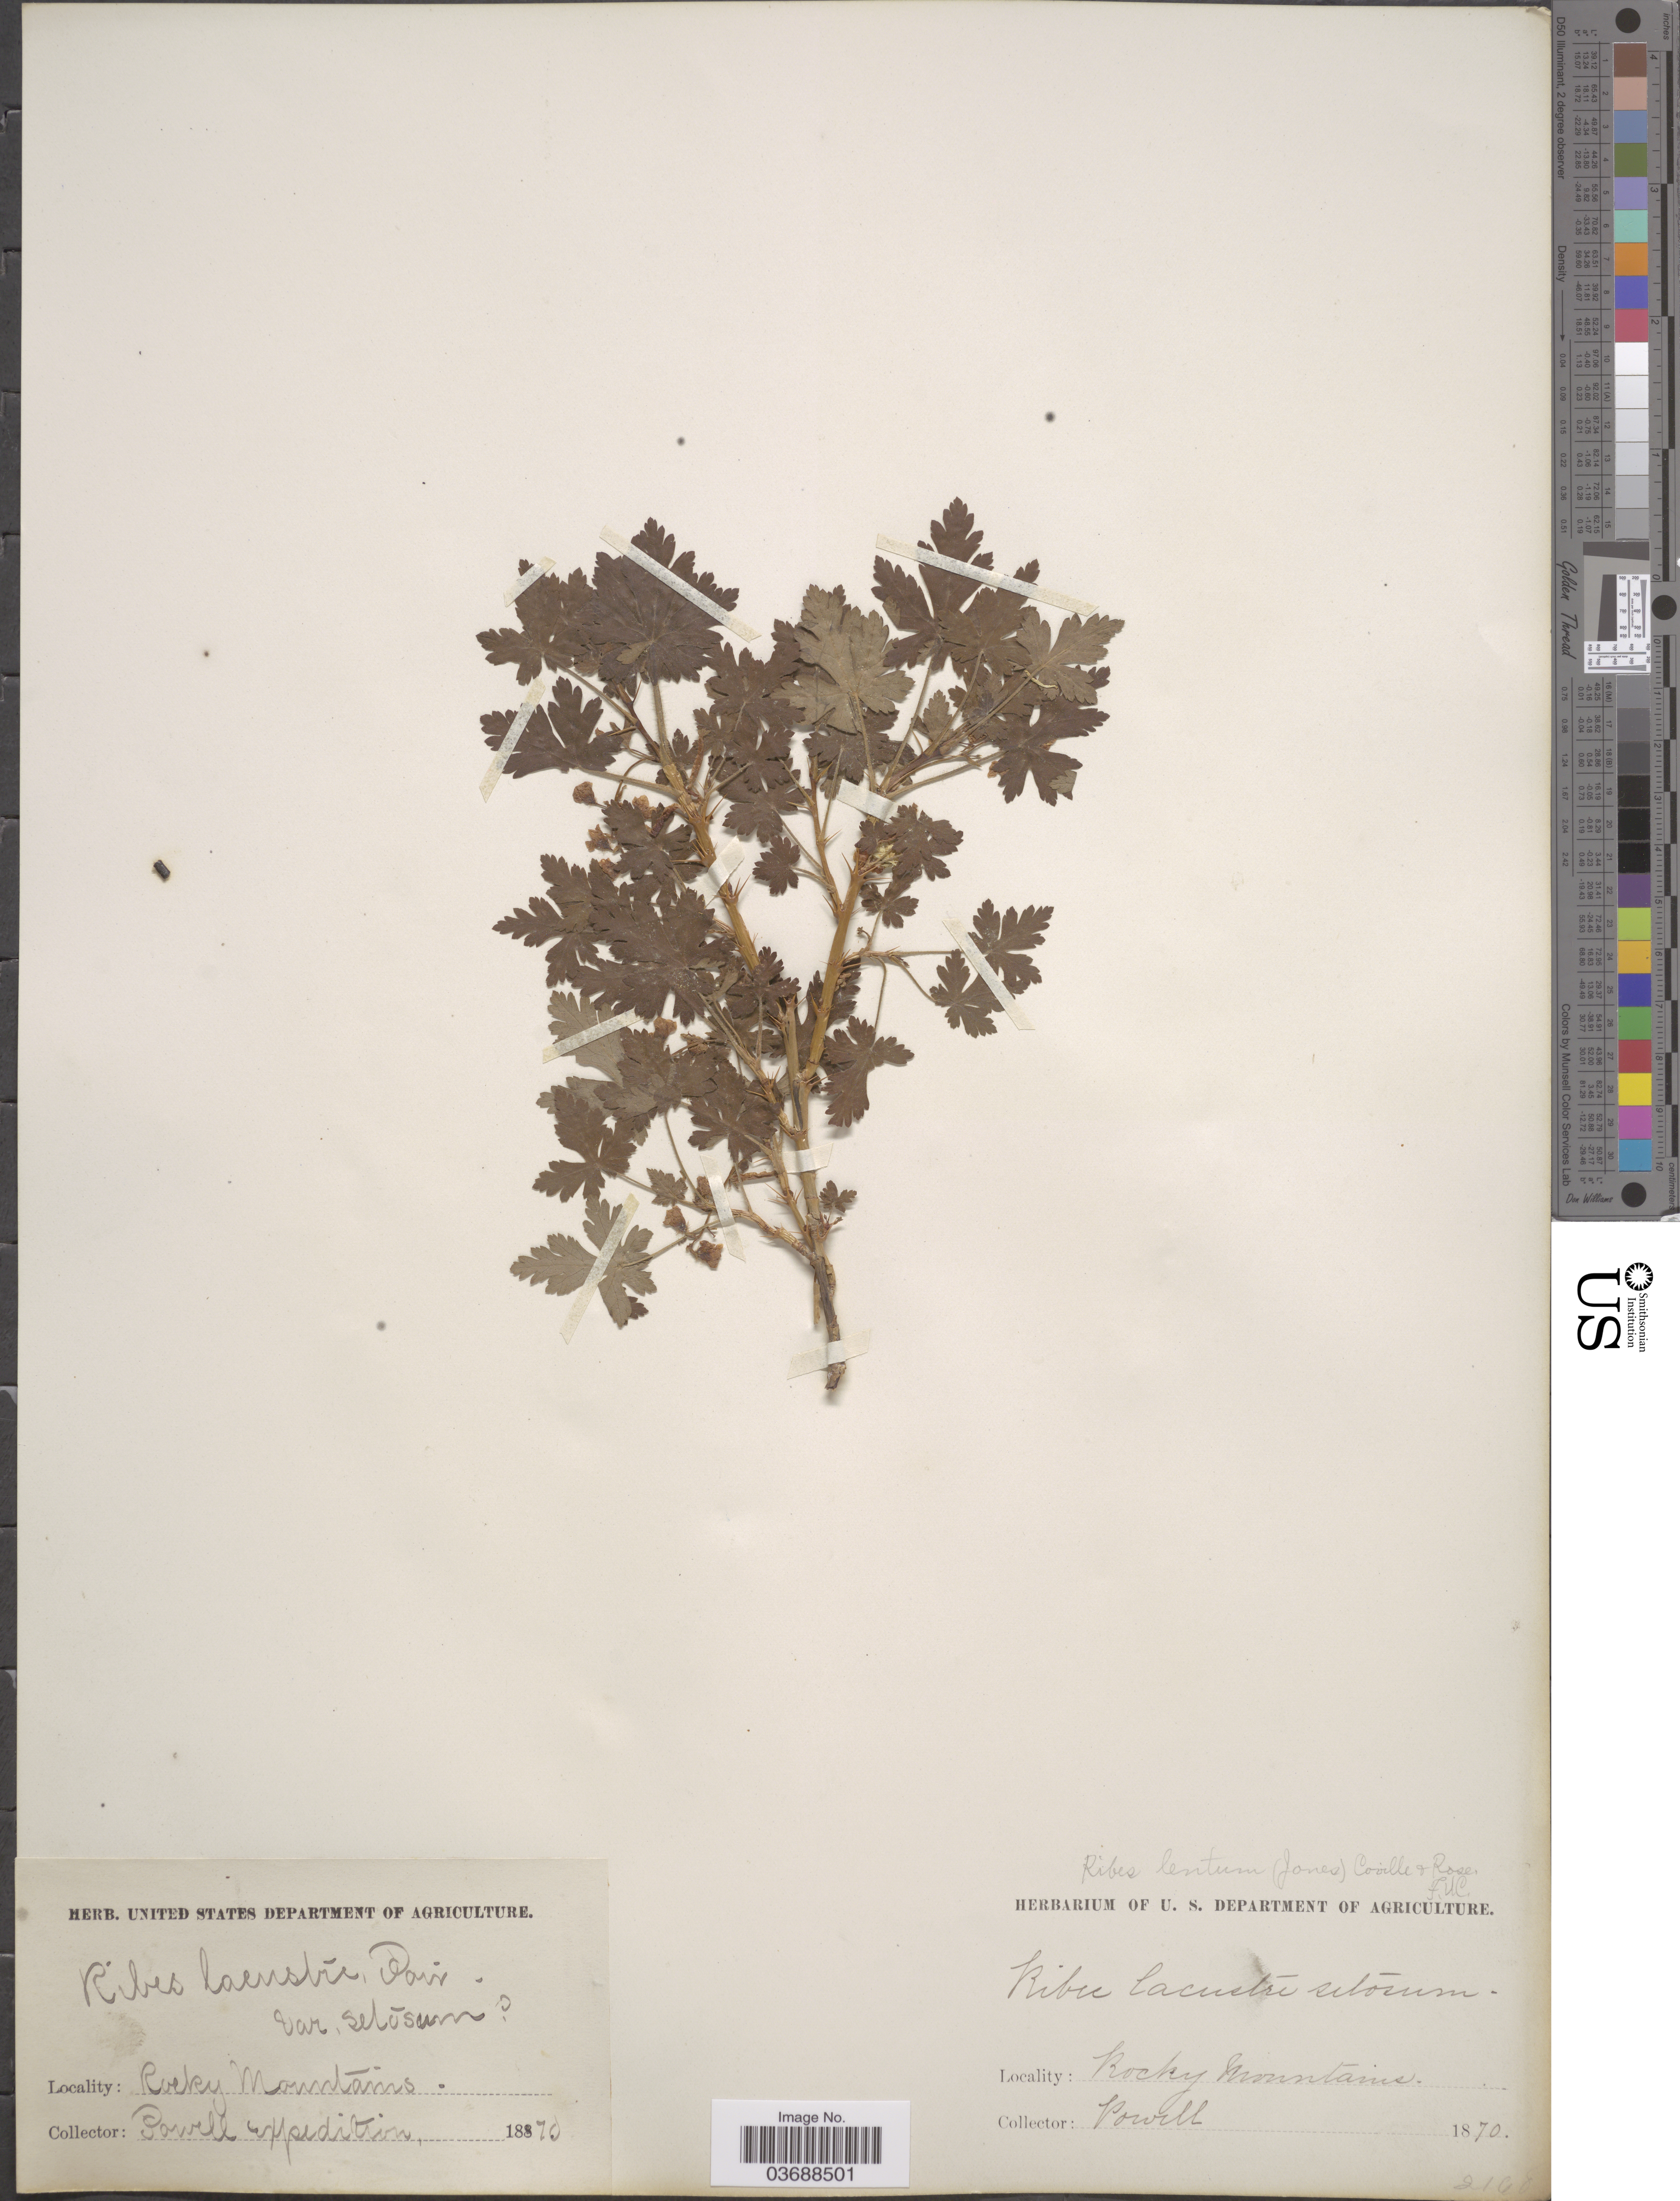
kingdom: Plantae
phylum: Tracheophyta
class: Magnoliopsida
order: Saxifragales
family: Grossulariaceae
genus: Ribes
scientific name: Ribes montigenum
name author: McClatchie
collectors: -. Powell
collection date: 1870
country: United States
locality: Rocky Mountains.